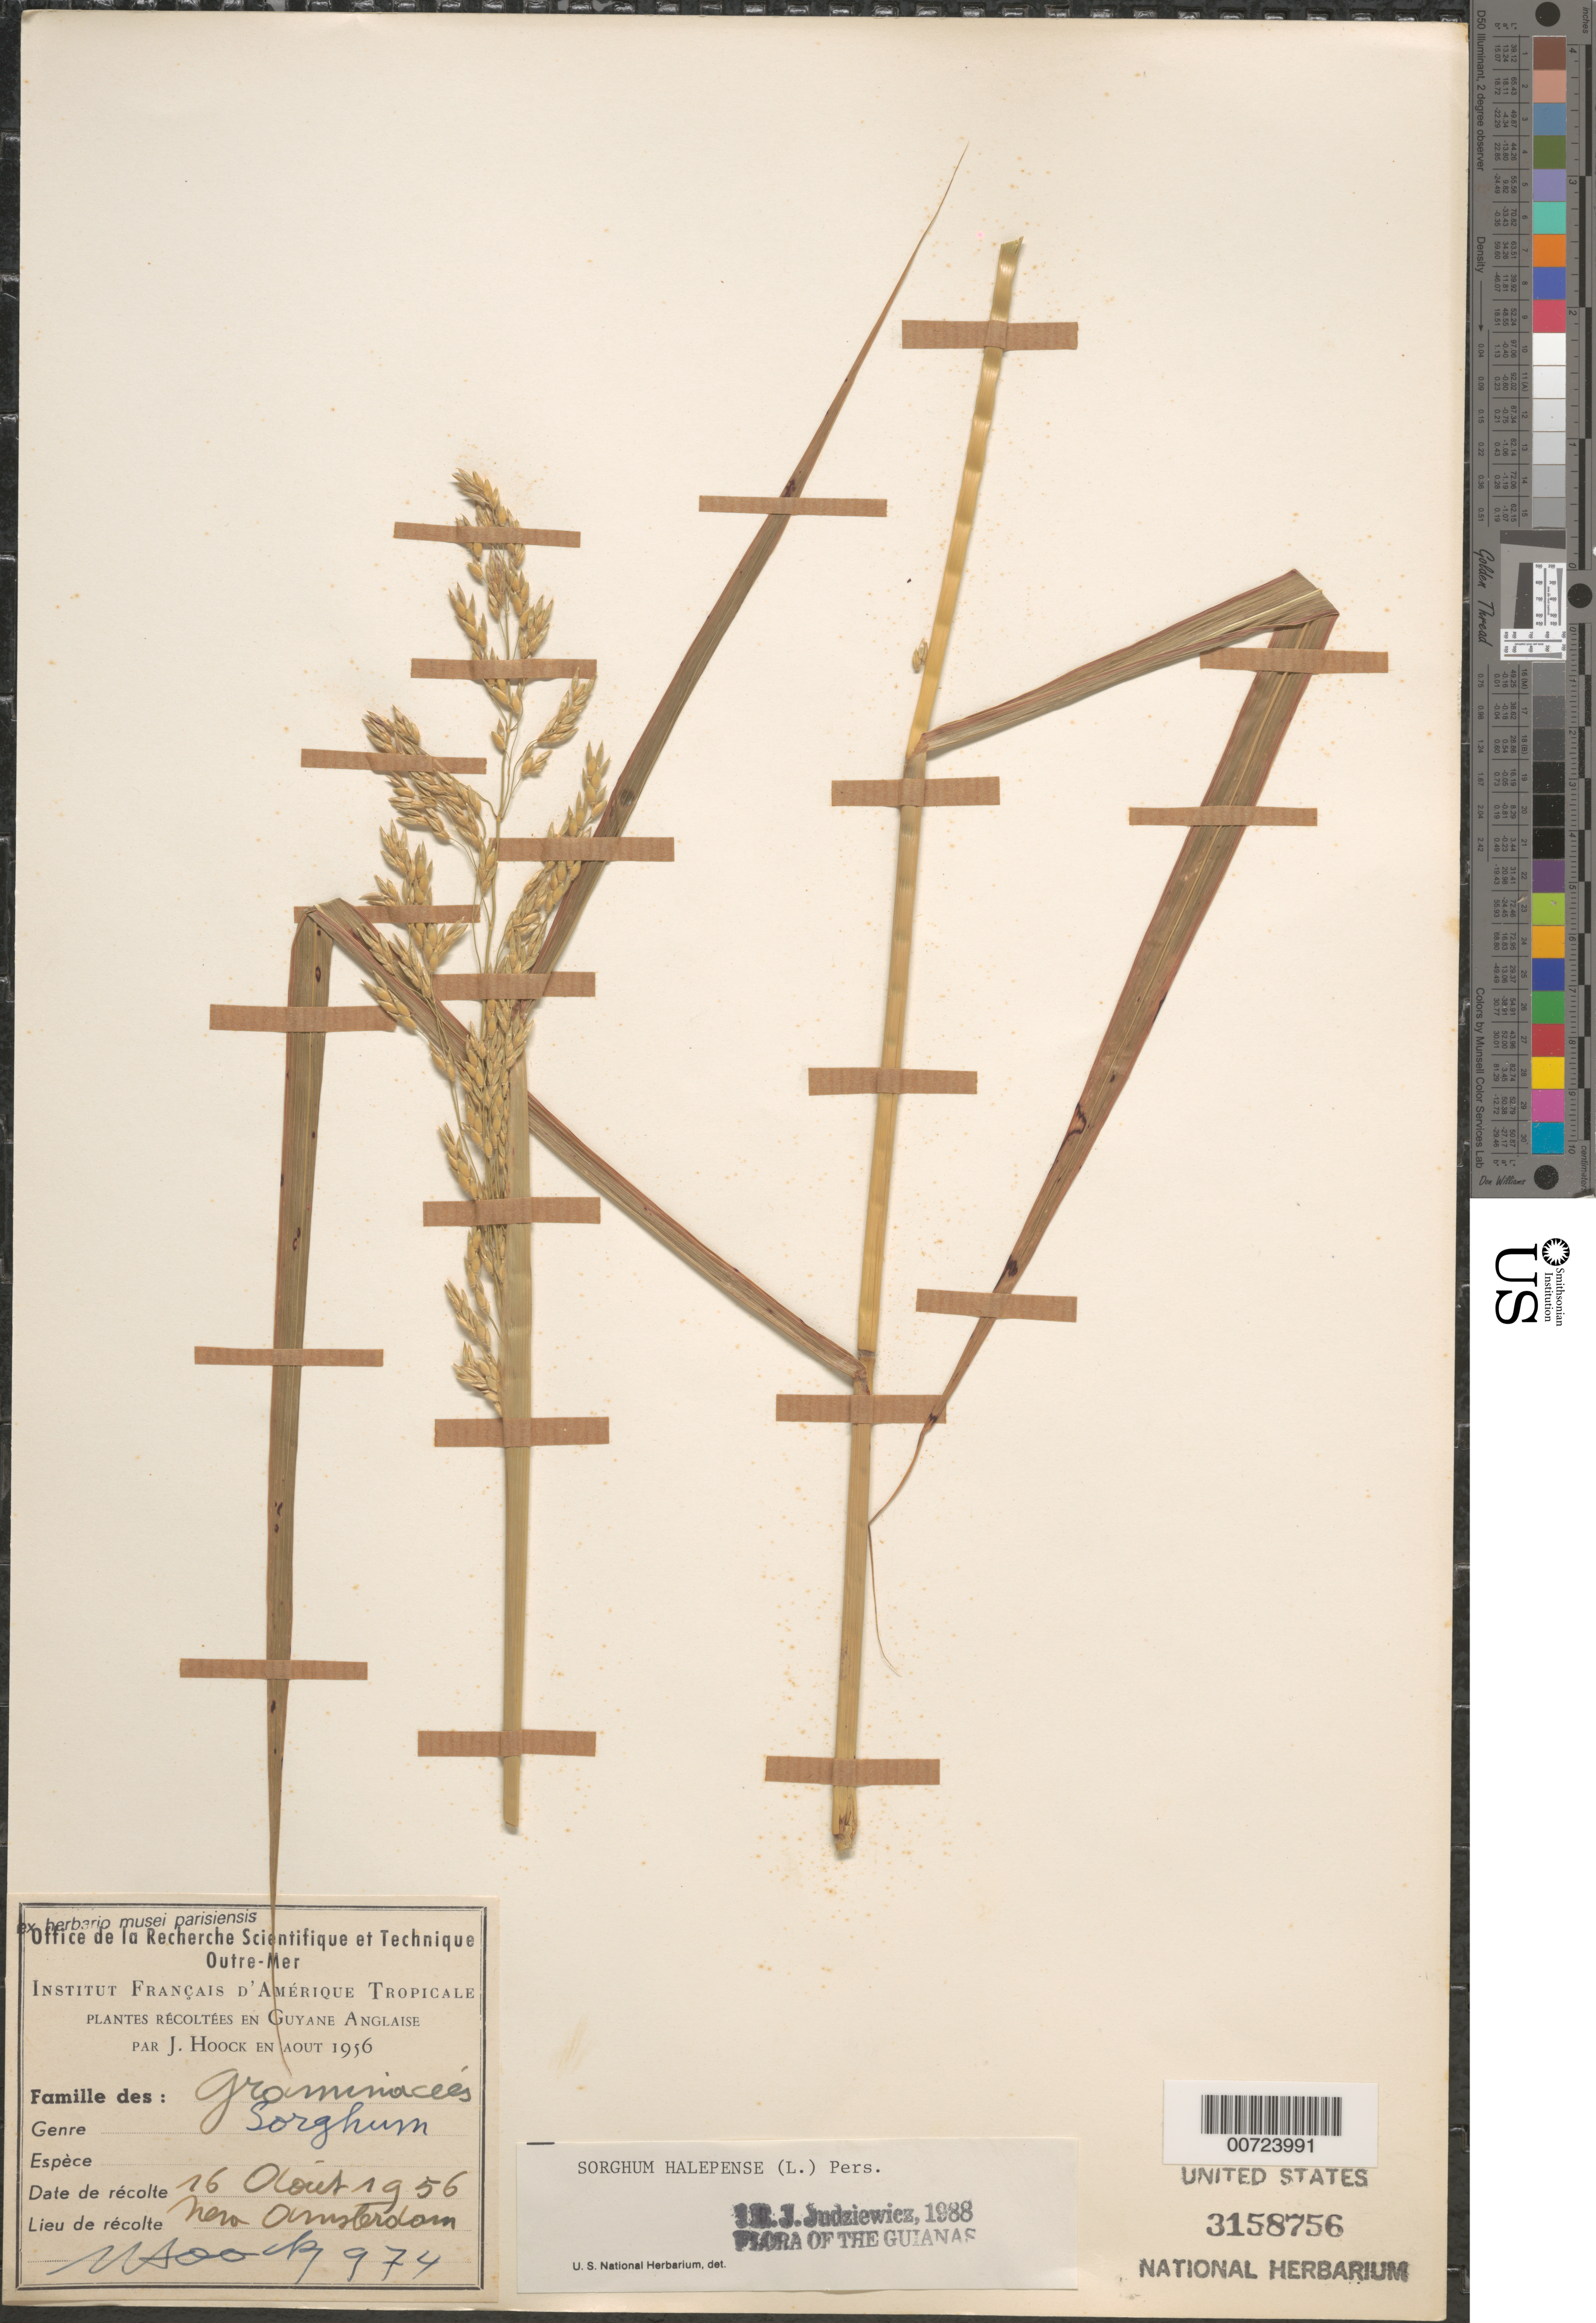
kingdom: Plantae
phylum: Tracheophyta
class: Liliopsida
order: Poales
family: Poaceae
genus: Sorghum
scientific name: Sorghum halepense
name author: (L.) Pers.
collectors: J. Hoock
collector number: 974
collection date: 1956-08-16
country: Guyana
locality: New Amsterdam.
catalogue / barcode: US 3158756